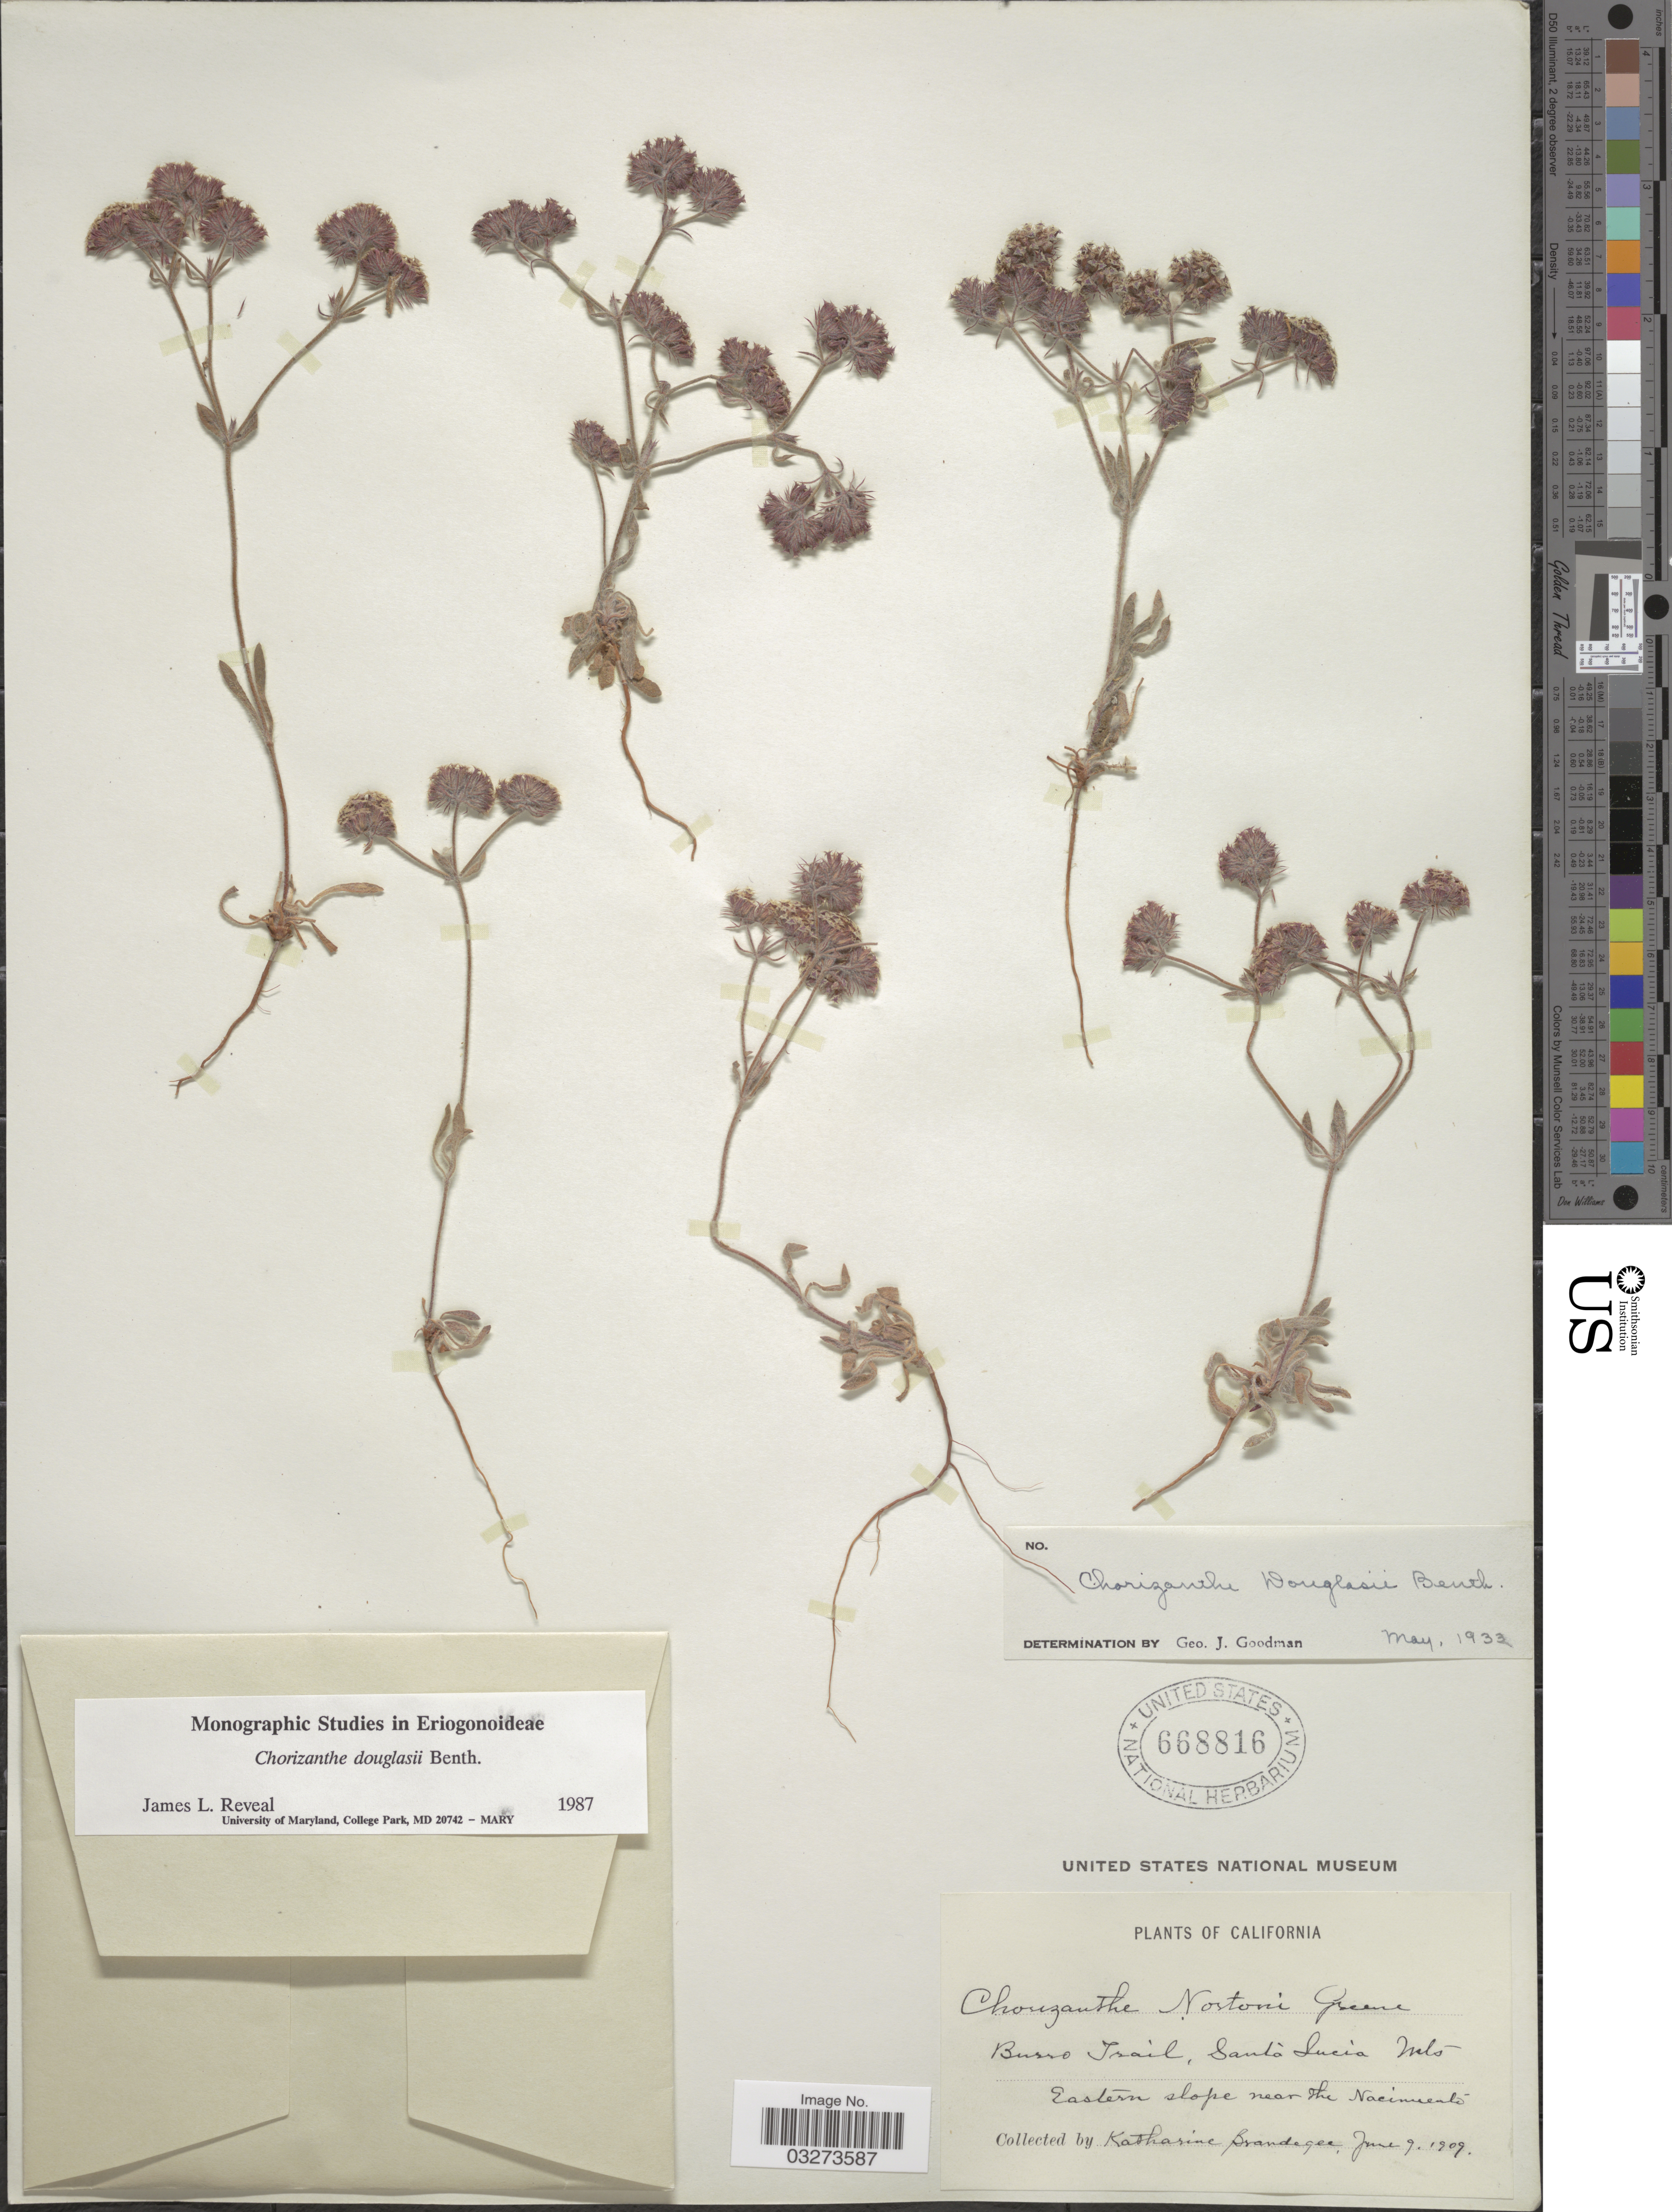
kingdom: Plantae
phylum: Tracheophyta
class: Magnoliopsida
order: Caryophyllales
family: Polygonaceae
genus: Chorizanthe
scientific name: Chorizanthe douglasii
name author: Benth.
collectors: M. K. Brandegee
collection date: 1909-06-09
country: United States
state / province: California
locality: Burro Trail, Santa Lucia Mts. Eastern slope near the Nacimiento.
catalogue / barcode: US 668816